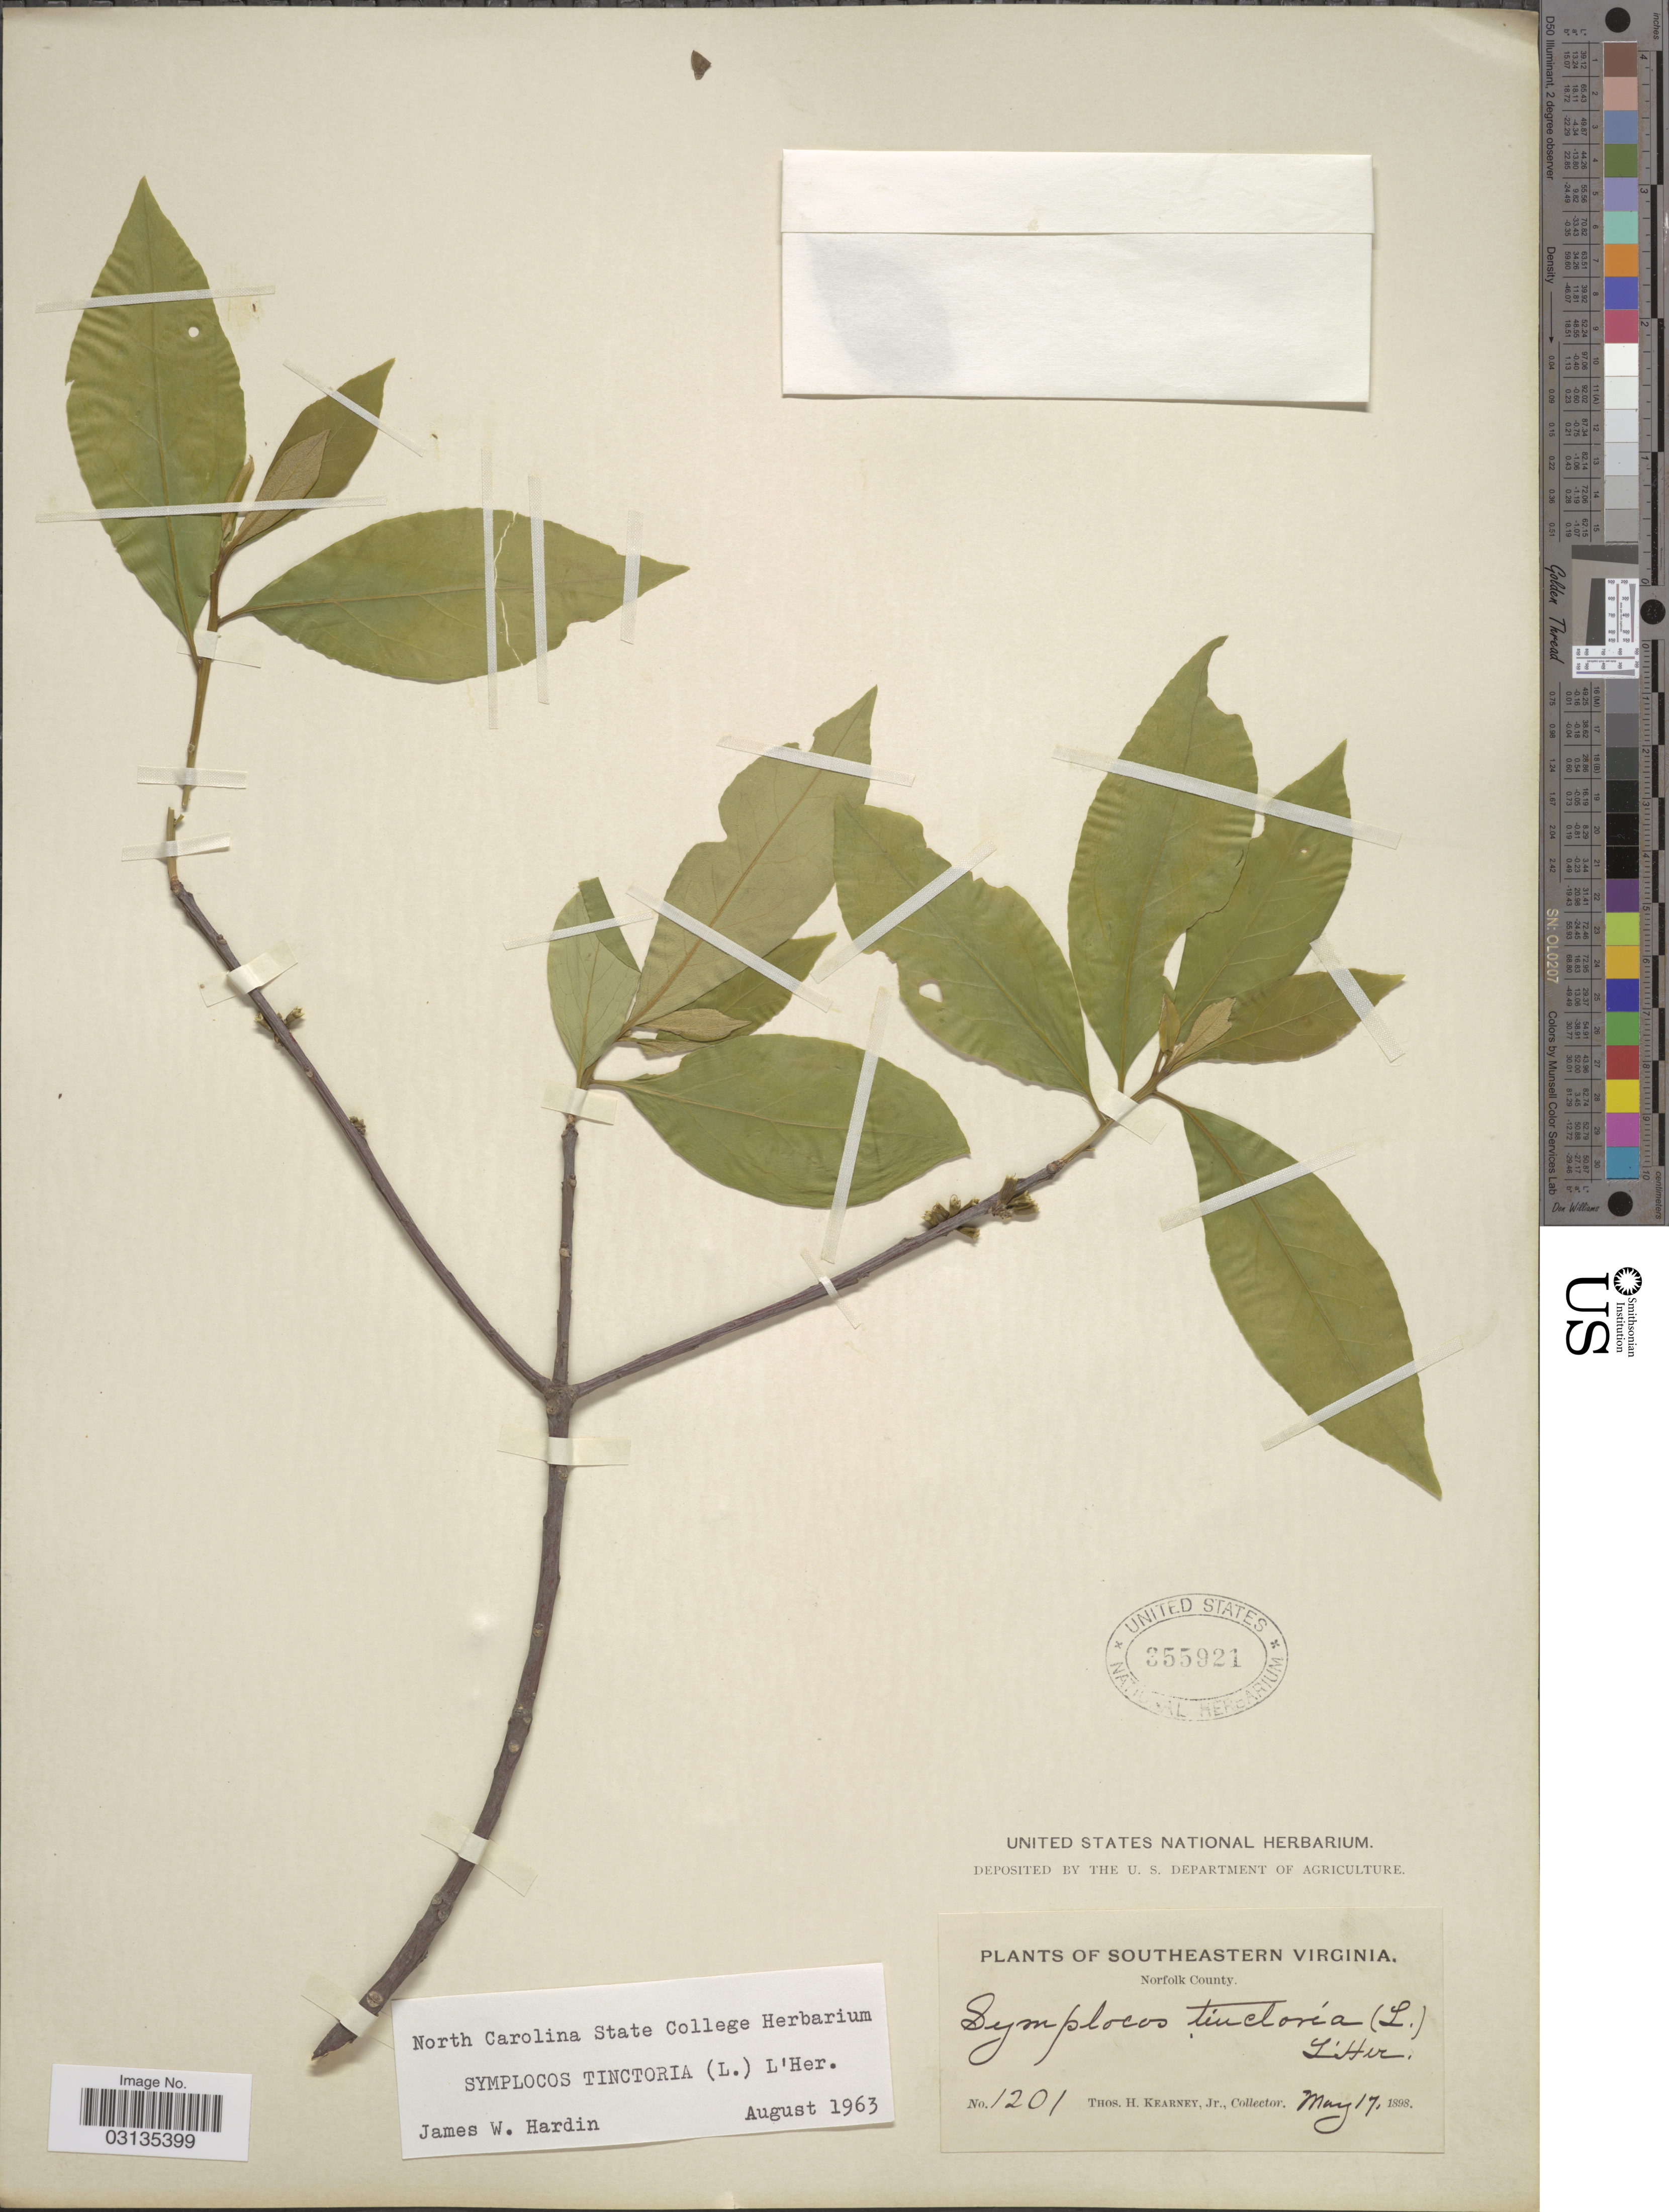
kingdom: Plantae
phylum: Tracheophyta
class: Magnoliopsida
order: Ericales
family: Symplocaceae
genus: Symplocos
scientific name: Symplocos tinctoria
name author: (L.) L'Hér.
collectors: T. H. Kearney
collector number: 1201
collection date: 1898-05-17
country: United States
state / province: Virginia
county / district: City of Norfolk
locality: Southeastern Virginia. Norfolk County.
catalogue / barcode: US 355921